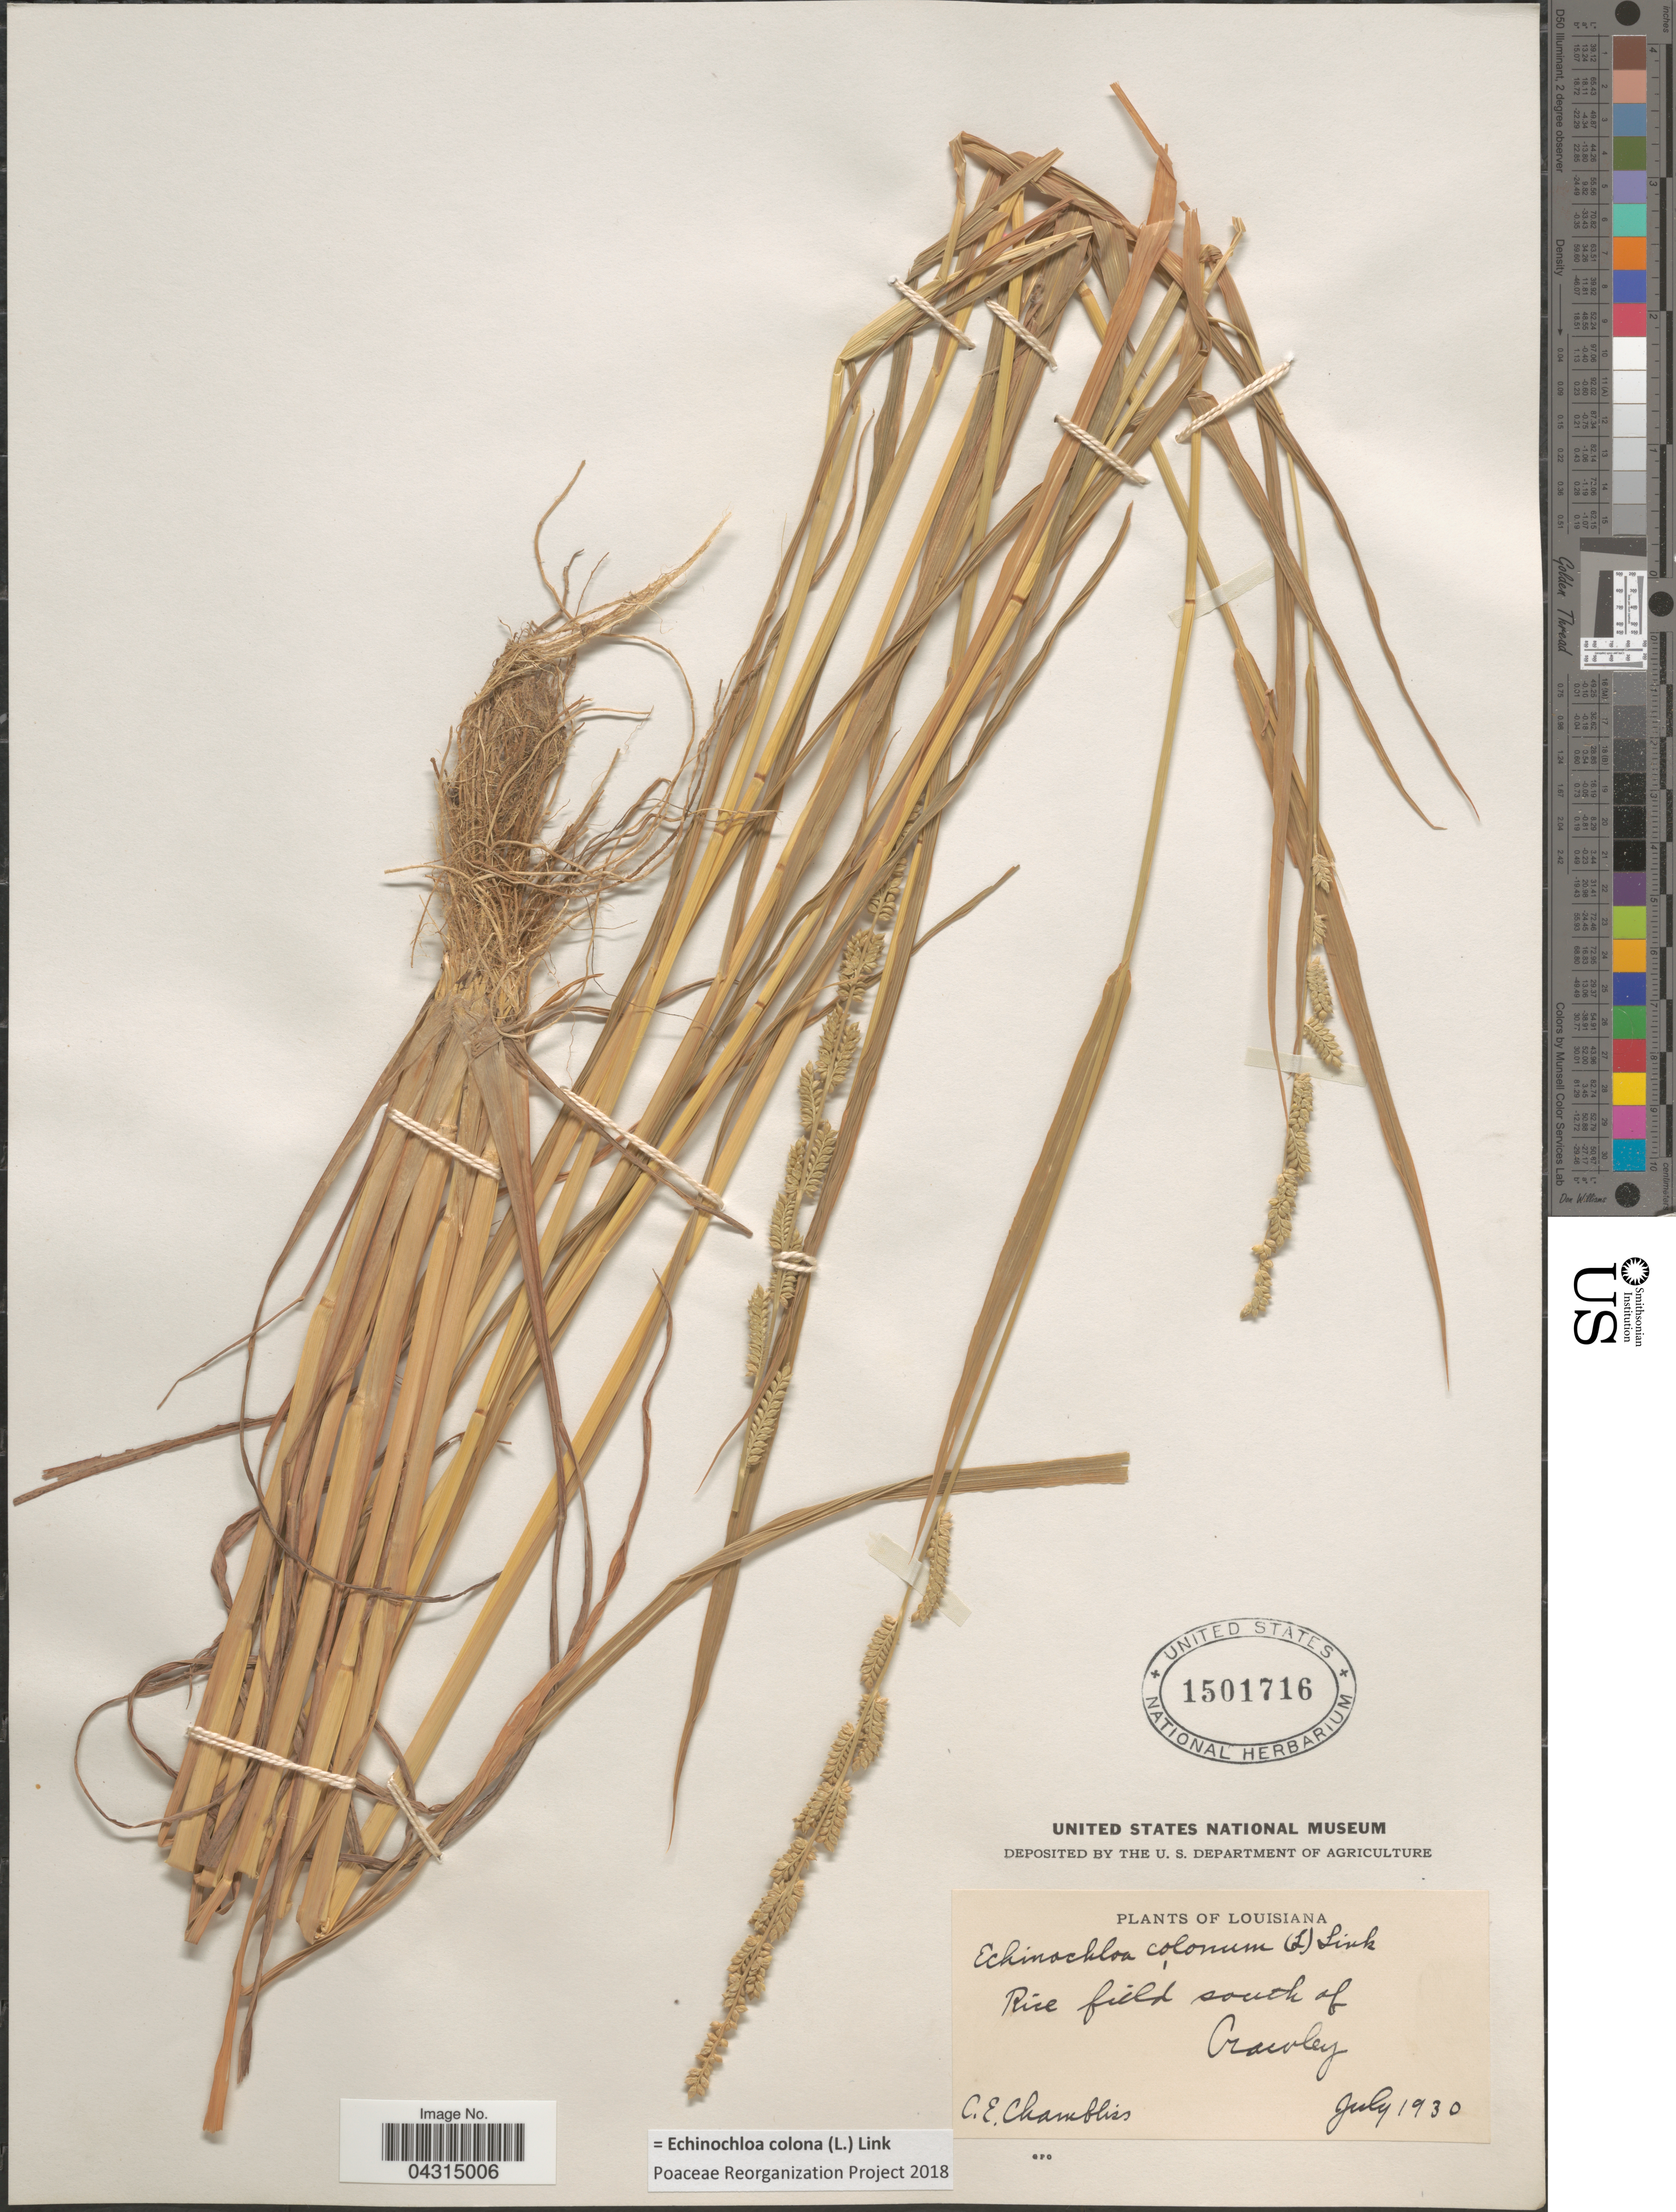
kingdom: Plantae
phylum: Tracheophyta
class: Liliopsida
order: Poales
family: Poaceae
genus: Echinochloa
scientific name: Echinochloa colona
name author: (L.) Link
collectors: C. Chambliss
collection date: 1930-07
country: United States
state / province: Louisiana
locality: Rice field south of Crawley.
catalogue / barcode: US 1501716